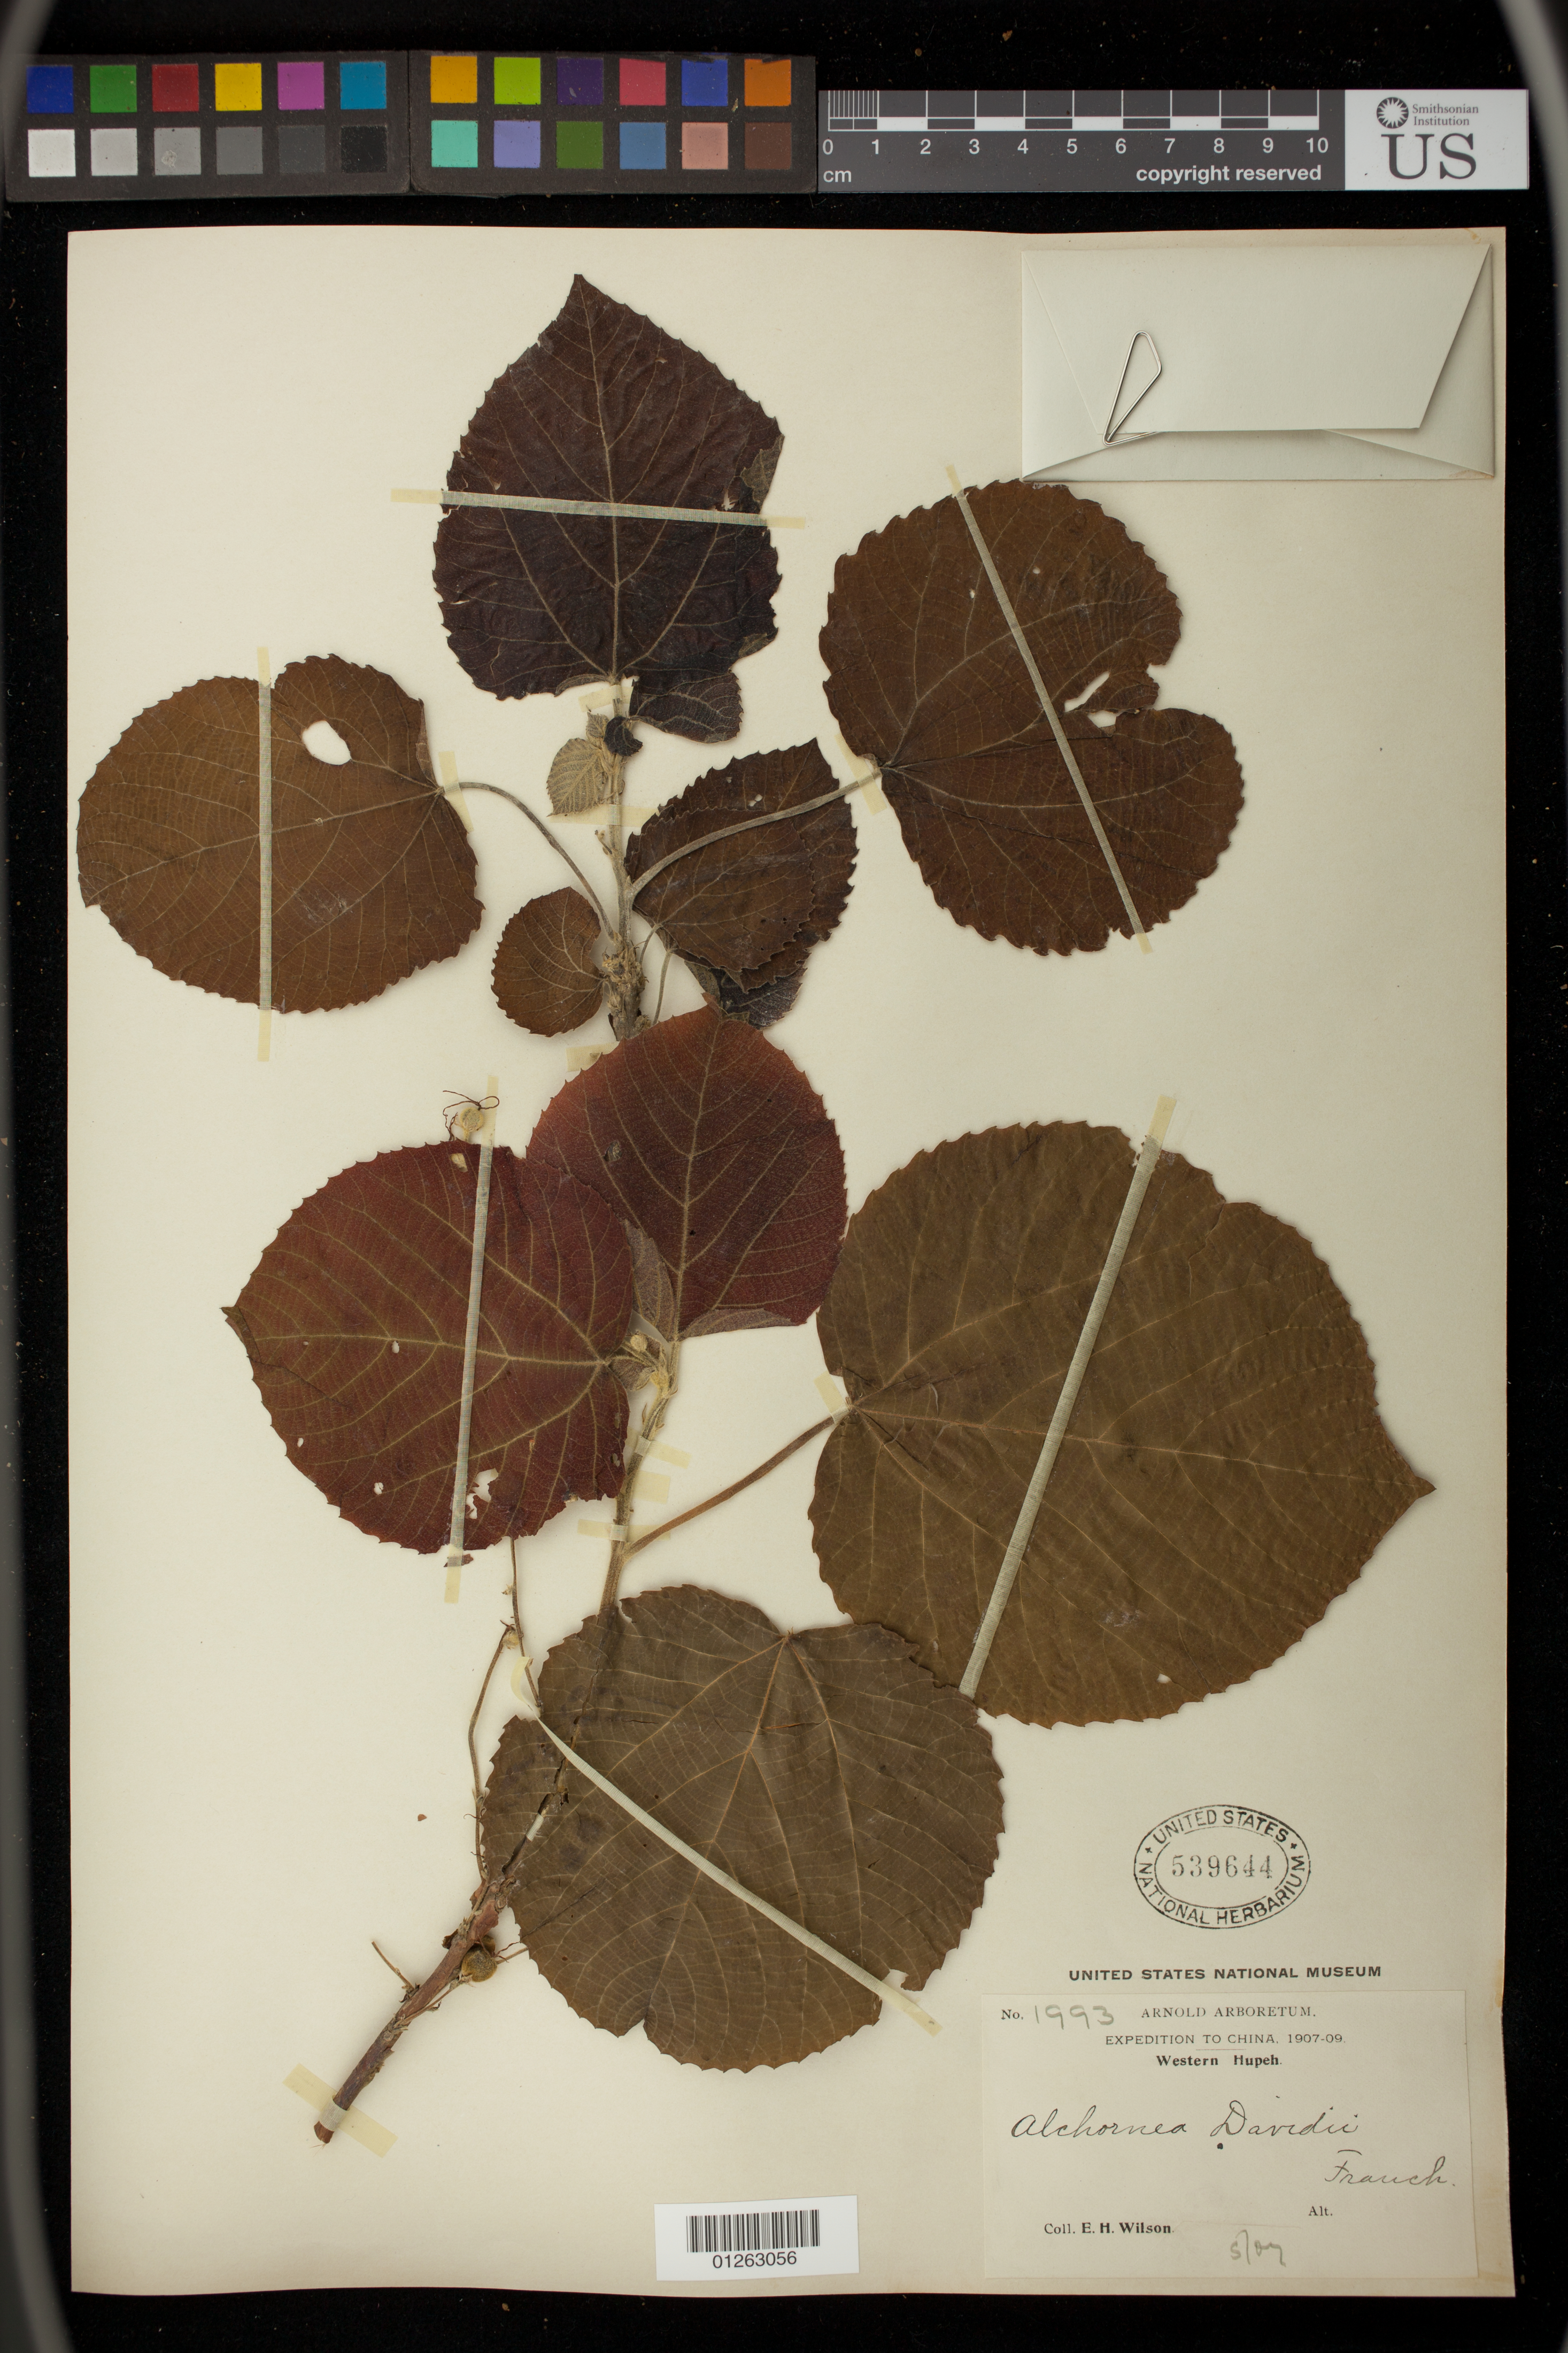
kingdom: Plantae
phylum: Tracheophyta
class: Magnoliopsida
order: Malpighiales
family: Euphorbiaceae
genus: Alchornea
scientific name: Alchornea sp.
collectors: E. Wilson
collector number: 1993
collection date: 1907-05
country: China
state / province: Hubei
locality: Western Hupeh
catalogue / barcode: US 549644